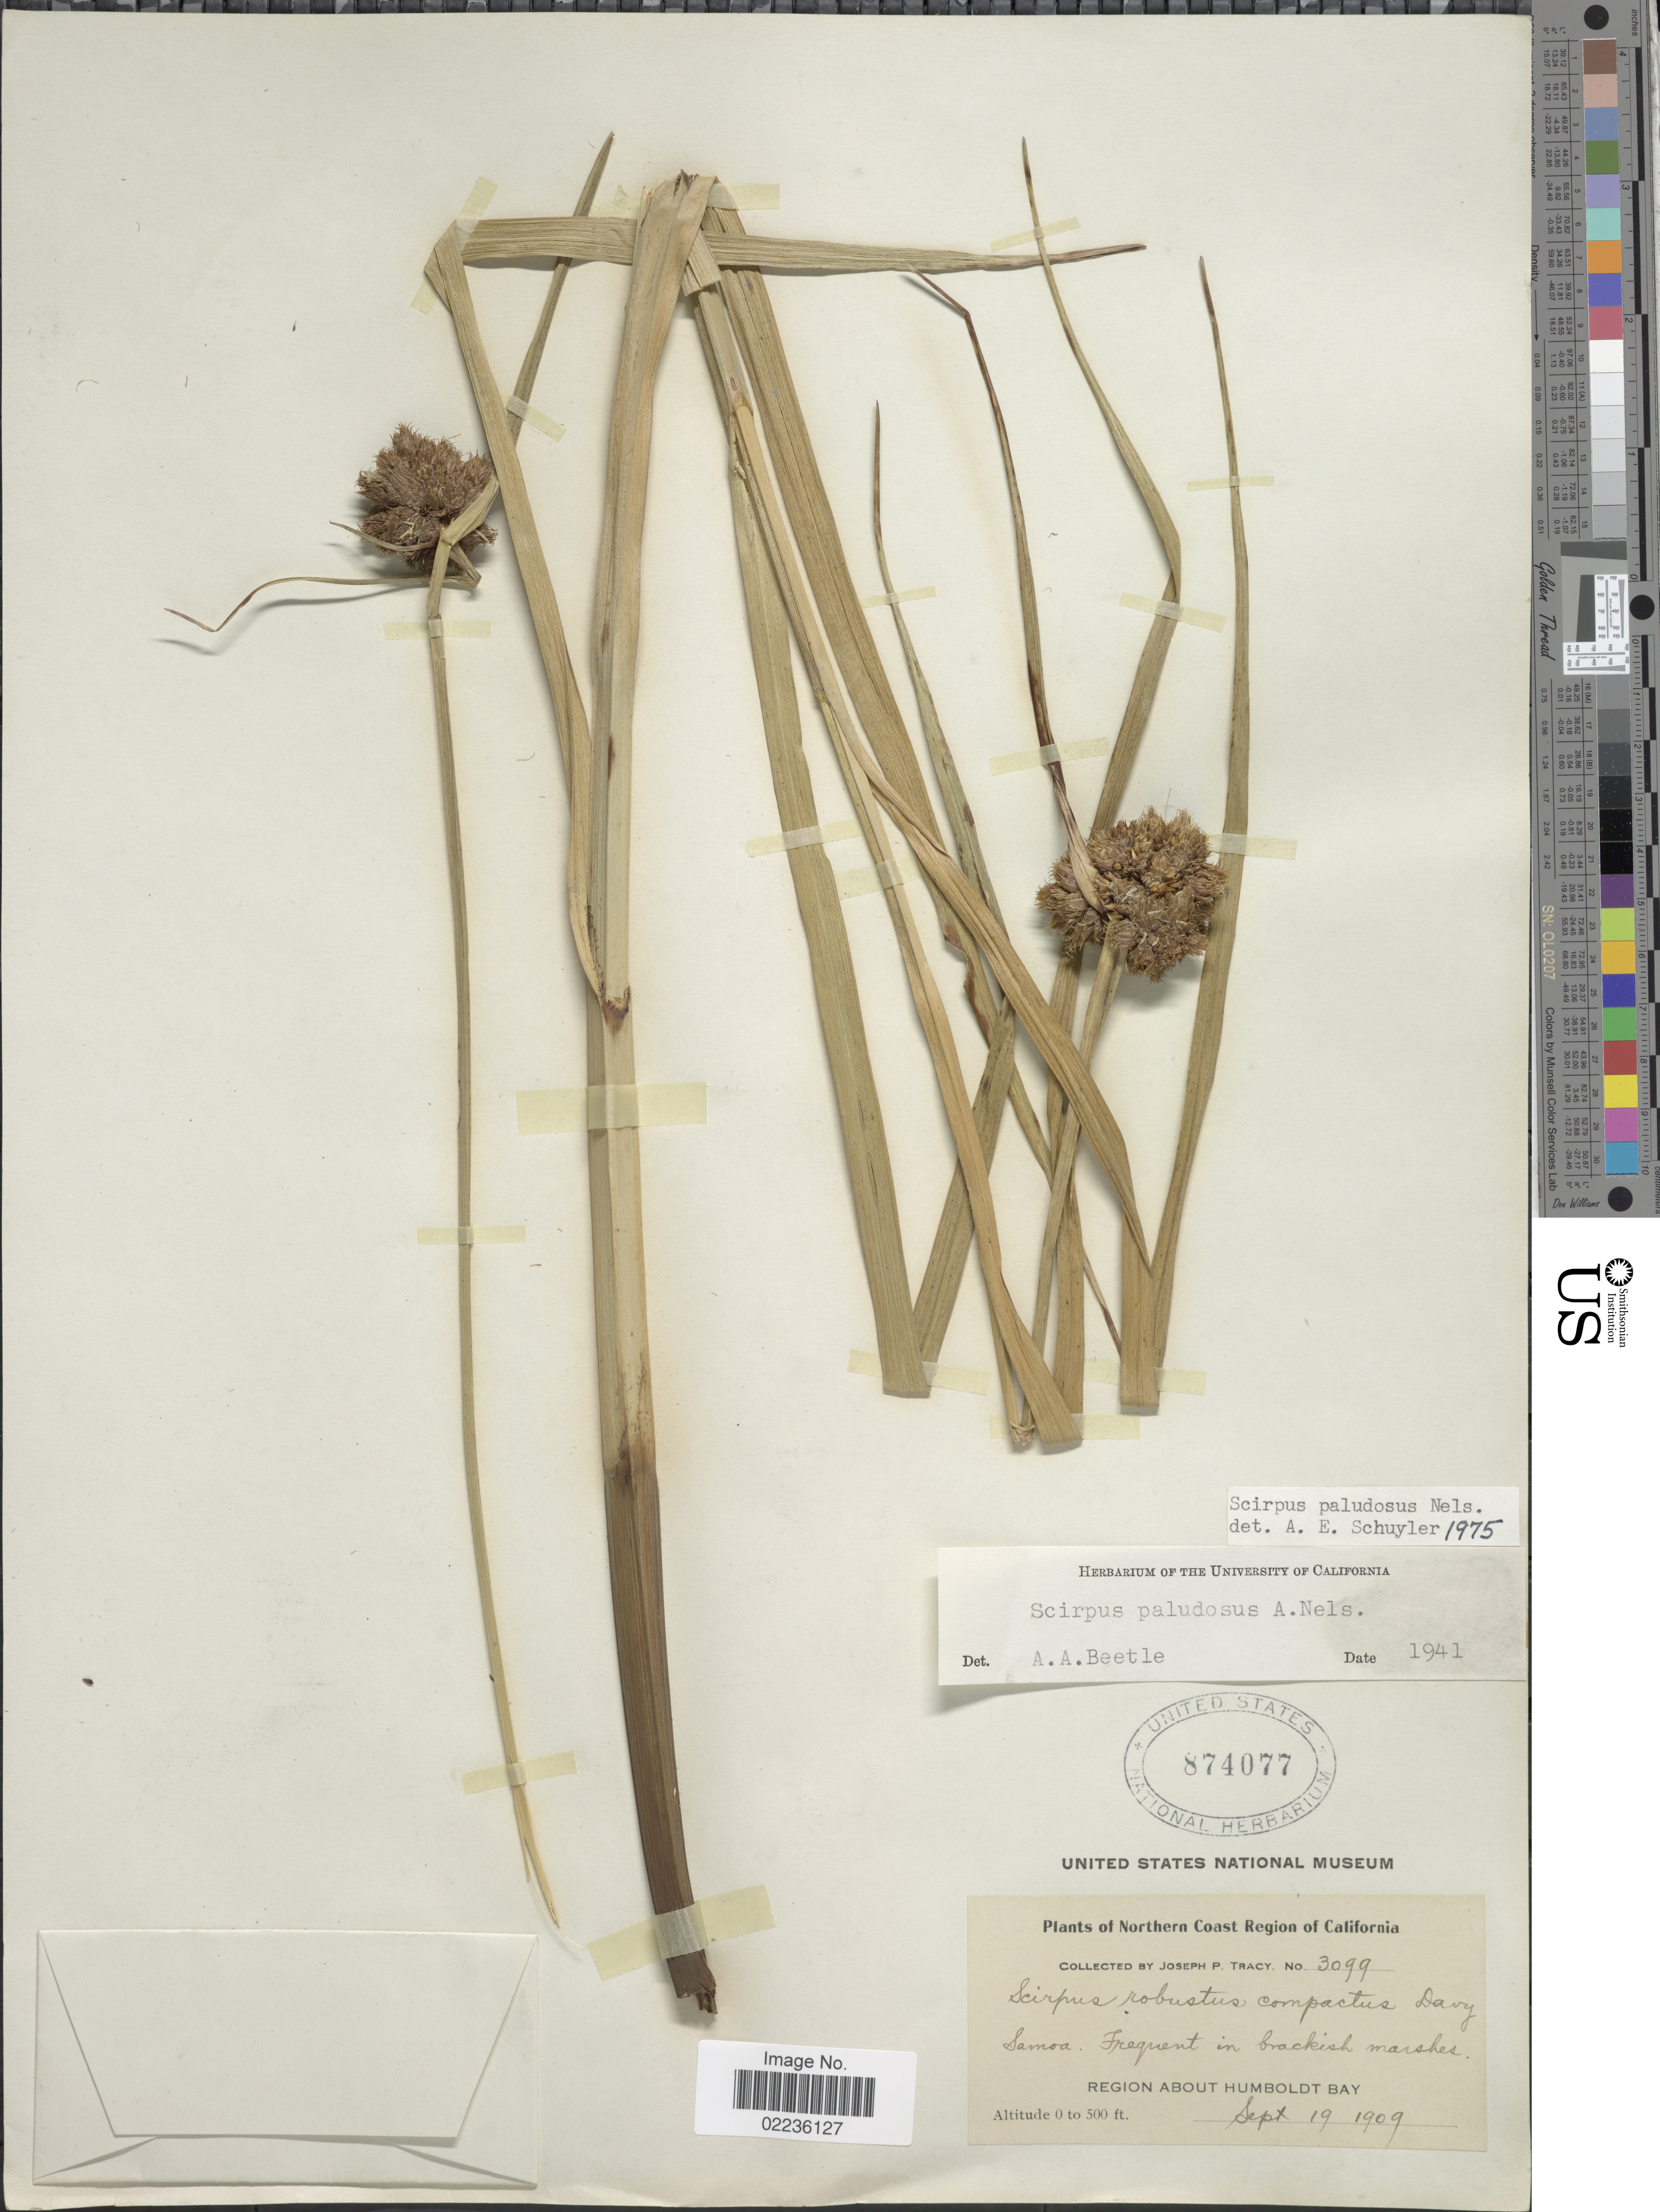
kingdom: Plantae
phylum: Tracheophyta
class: Liliopsida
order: Poales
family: Cyperaceae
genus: Bolboschoenus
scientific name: Bolboschoenus maritimus subsp. paludosus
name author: (A. Nelson) T. Koyama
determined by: Strong, M. T., (US), Smithsonian Institution - National Museum of Natural History (UNITED STATES)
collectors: J. Tracy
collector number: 3099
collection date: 1909-09-19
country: United States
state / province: California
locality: Northern Coast Region. Samoa. Region about Humboldt Bay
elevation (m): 0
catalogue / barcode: US 874077